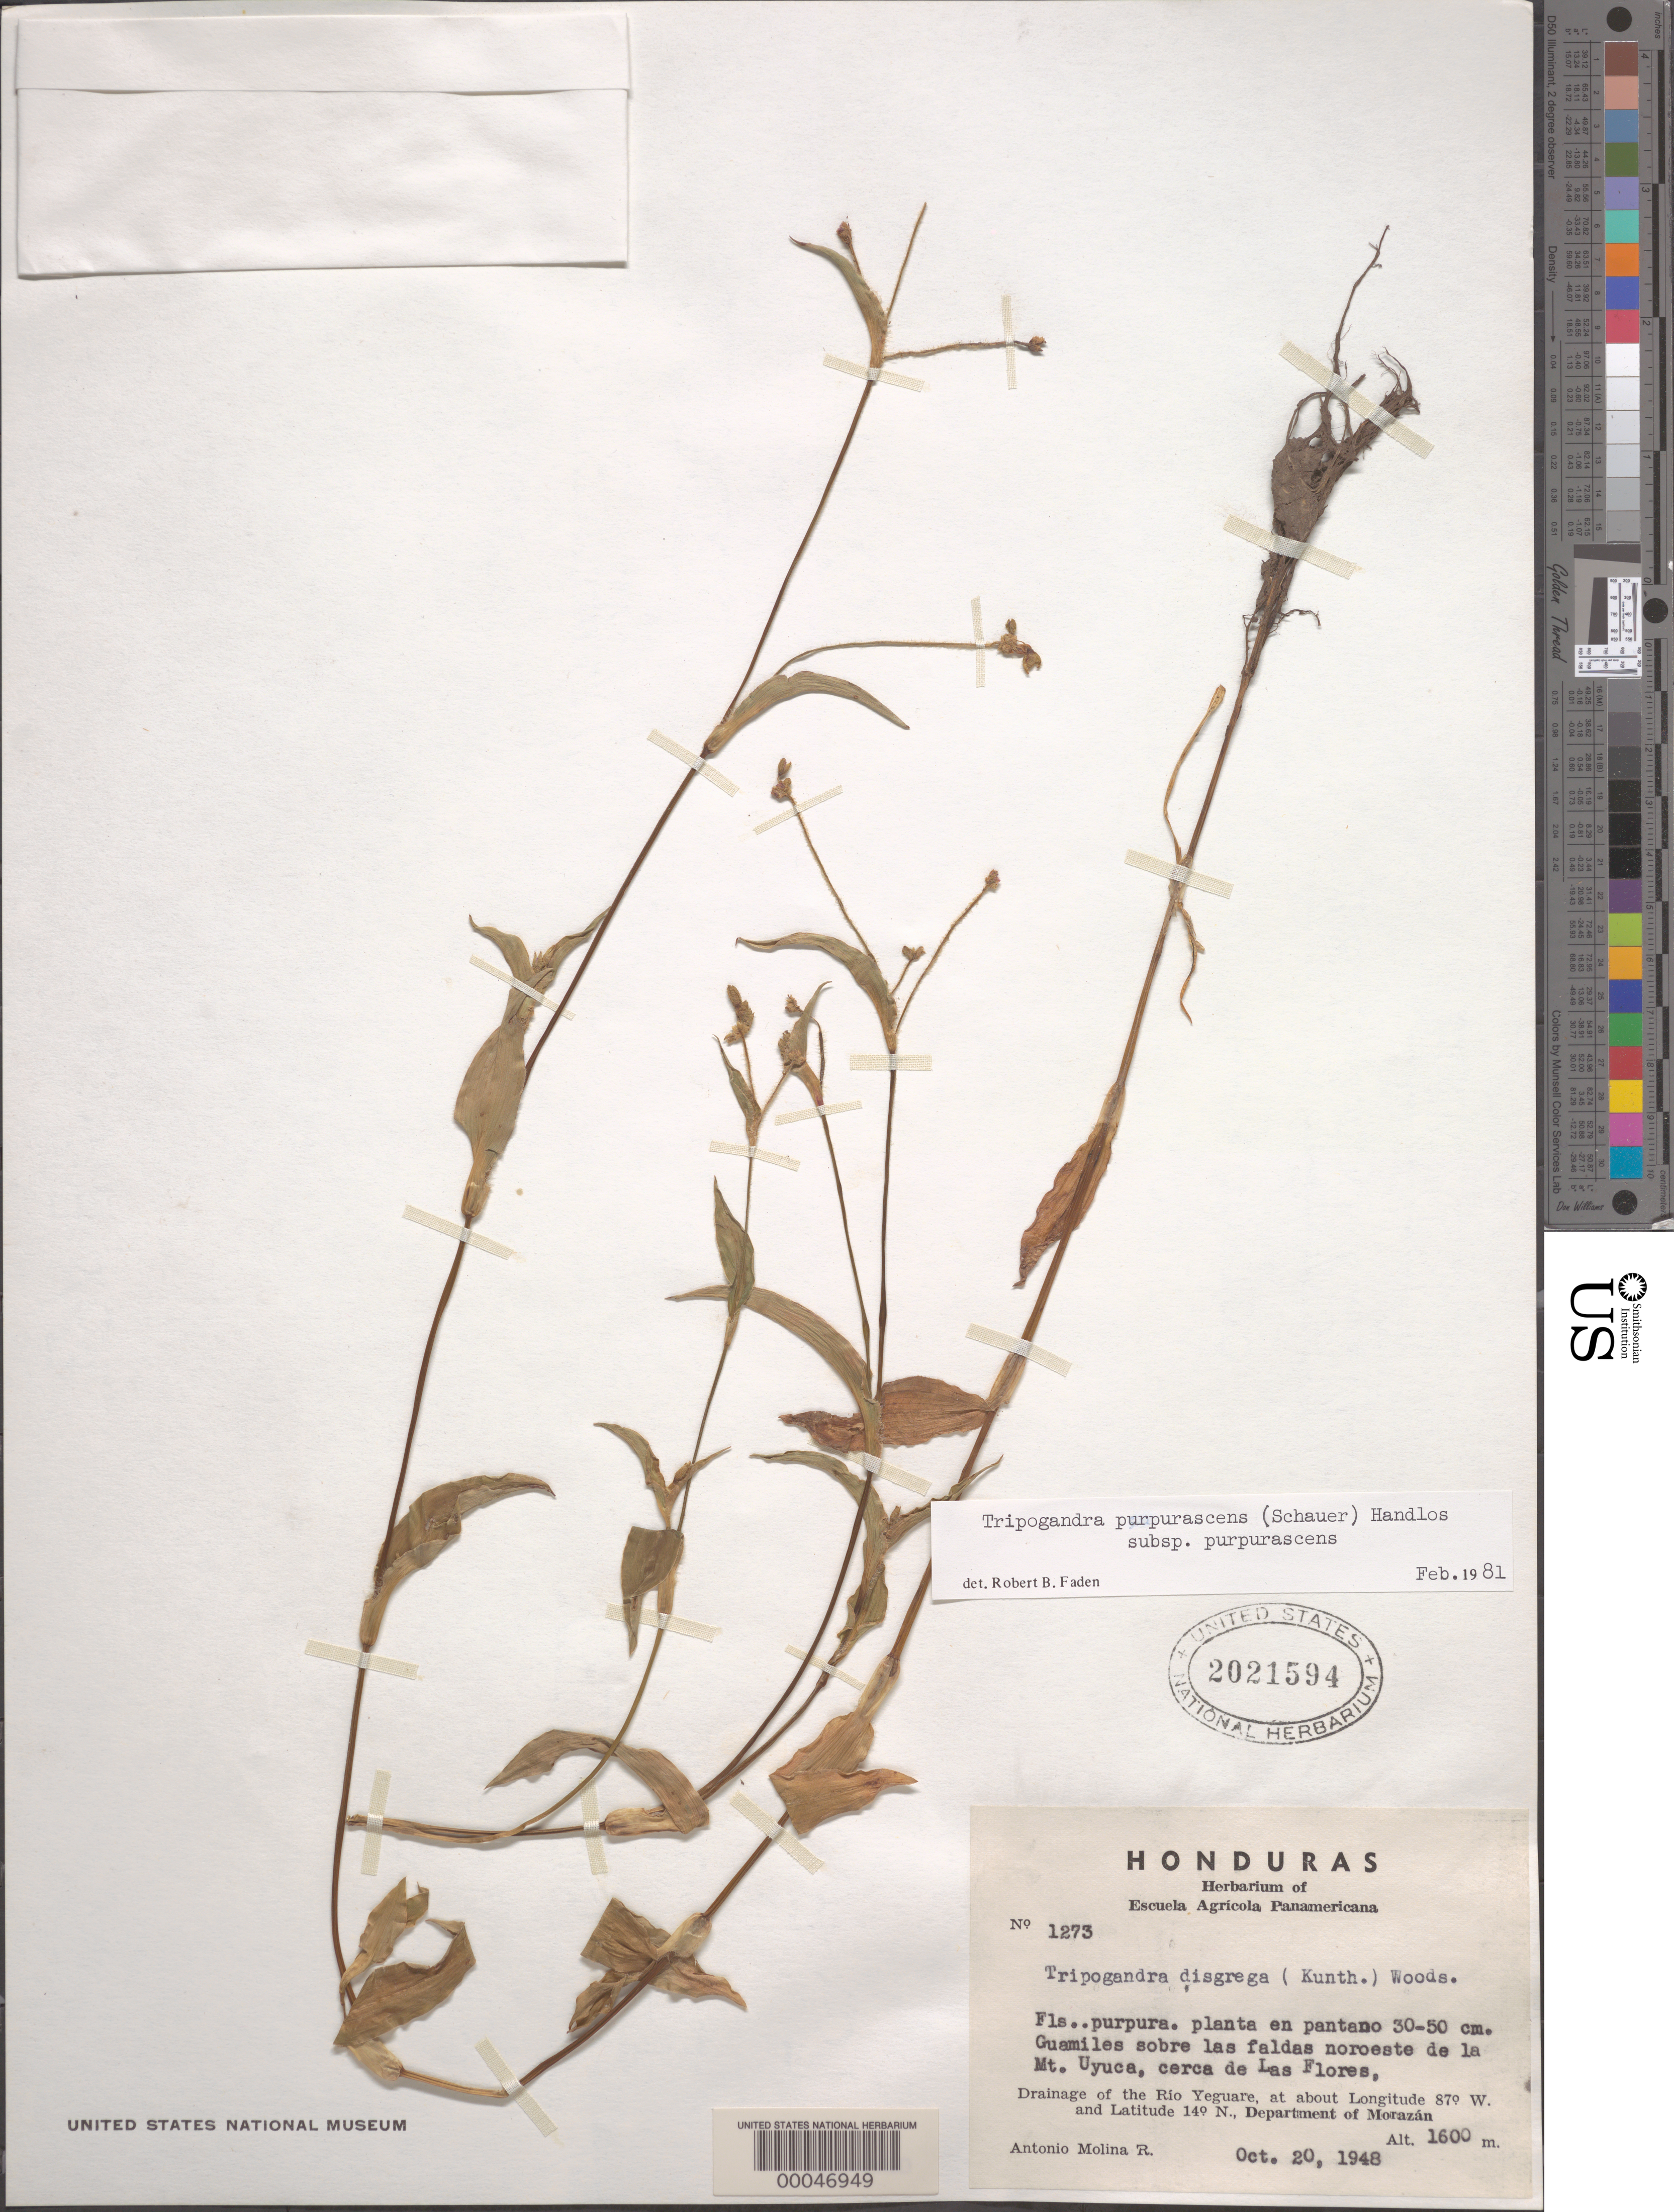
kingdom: Plantae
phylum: Tracheophyta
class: Liliopsida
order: Commelinales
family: Commelinaceae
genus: Tripogandra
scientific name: Tripogandra purpurascens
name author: (S. Schauer) Handlos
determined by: Faden, Robert B., (US), Smithsonian Institution - National Museum of Natural History (UNITED STATES)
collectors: A. Molina R.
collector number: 1273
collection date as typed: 20 Oct 1948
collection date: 1948-10-20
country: Honduras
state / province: Fco. Morazán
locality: río Yeguare drainage, Mt. Uyuca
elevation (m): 1600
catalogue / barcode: US 2021594